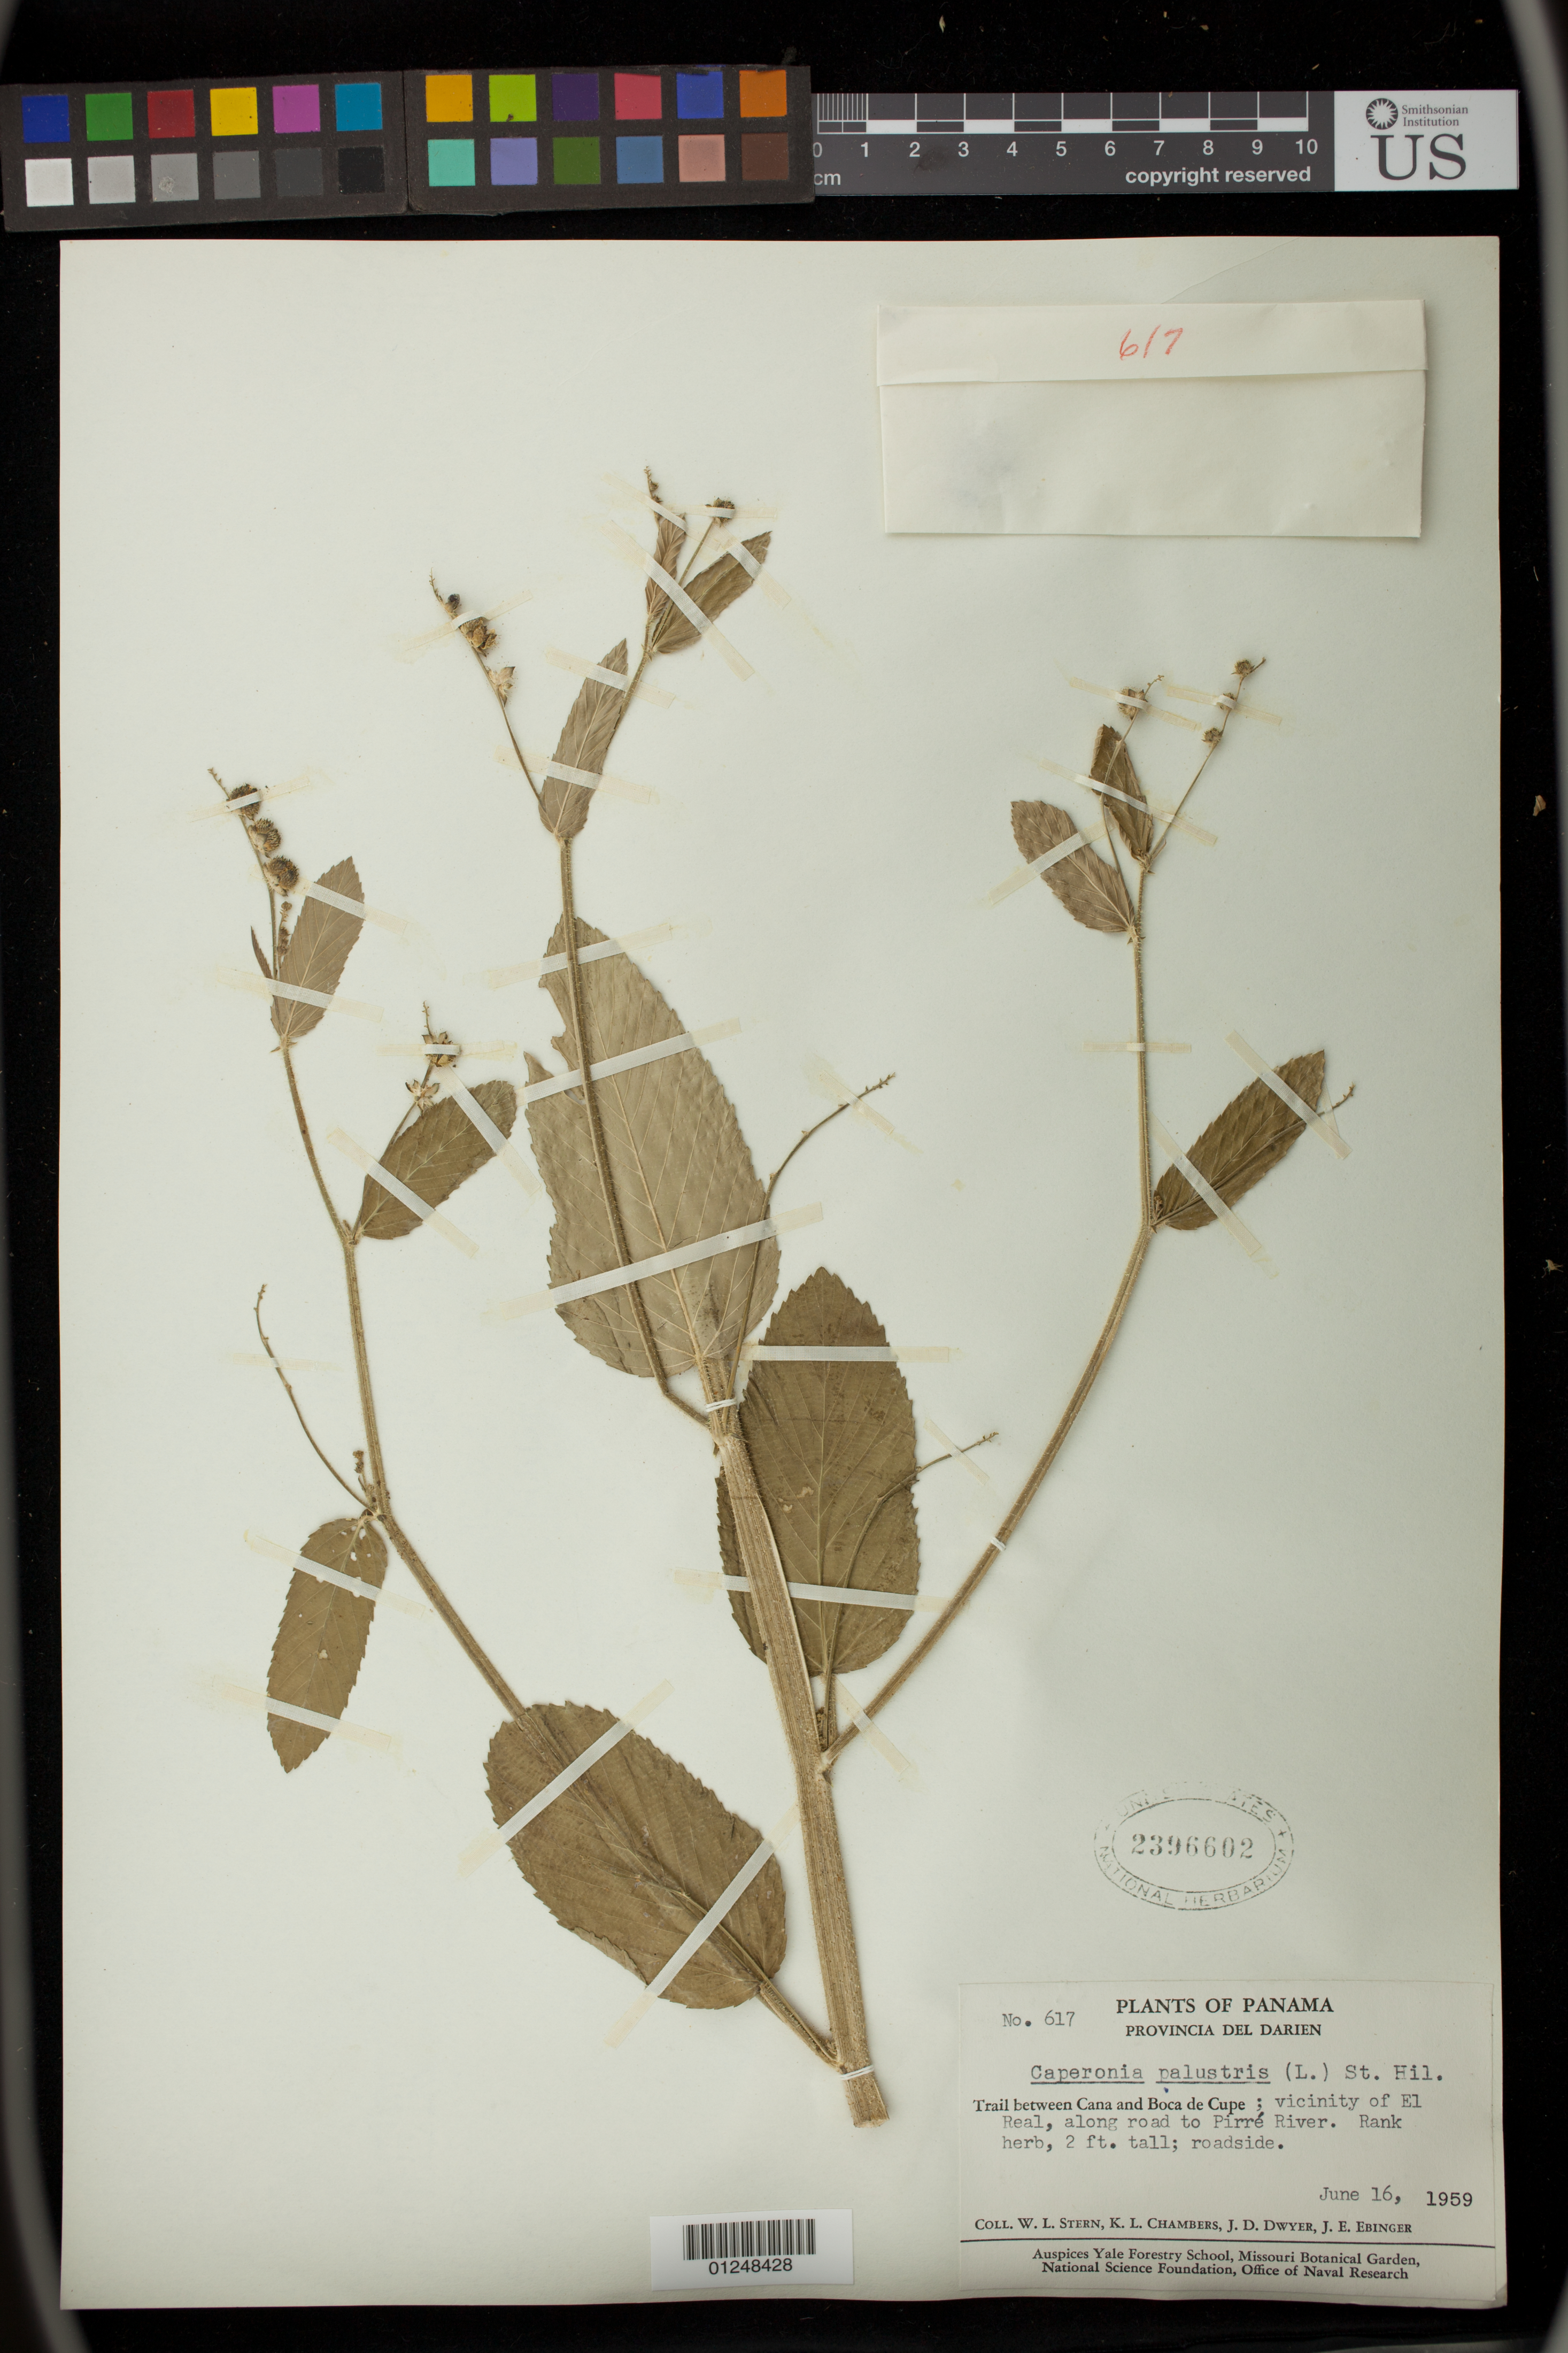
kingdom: Plantae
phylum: Tracheophyta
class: Magnoliopsida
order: Malpighiales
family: Euphorbiaceae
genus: Caperonia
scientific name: Caperonia palustris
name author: (L.) A. St.-Hil.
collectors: W. L. Stern, K. L. Chambers, J. D. Dwyer & J. Ebinger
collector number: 617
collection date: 1959-06-16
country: Panama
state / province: Darién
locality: Trail between Cana and Boca de Cupe; vicinity of El Real, along road to Pirré River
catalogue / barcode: US 2396602